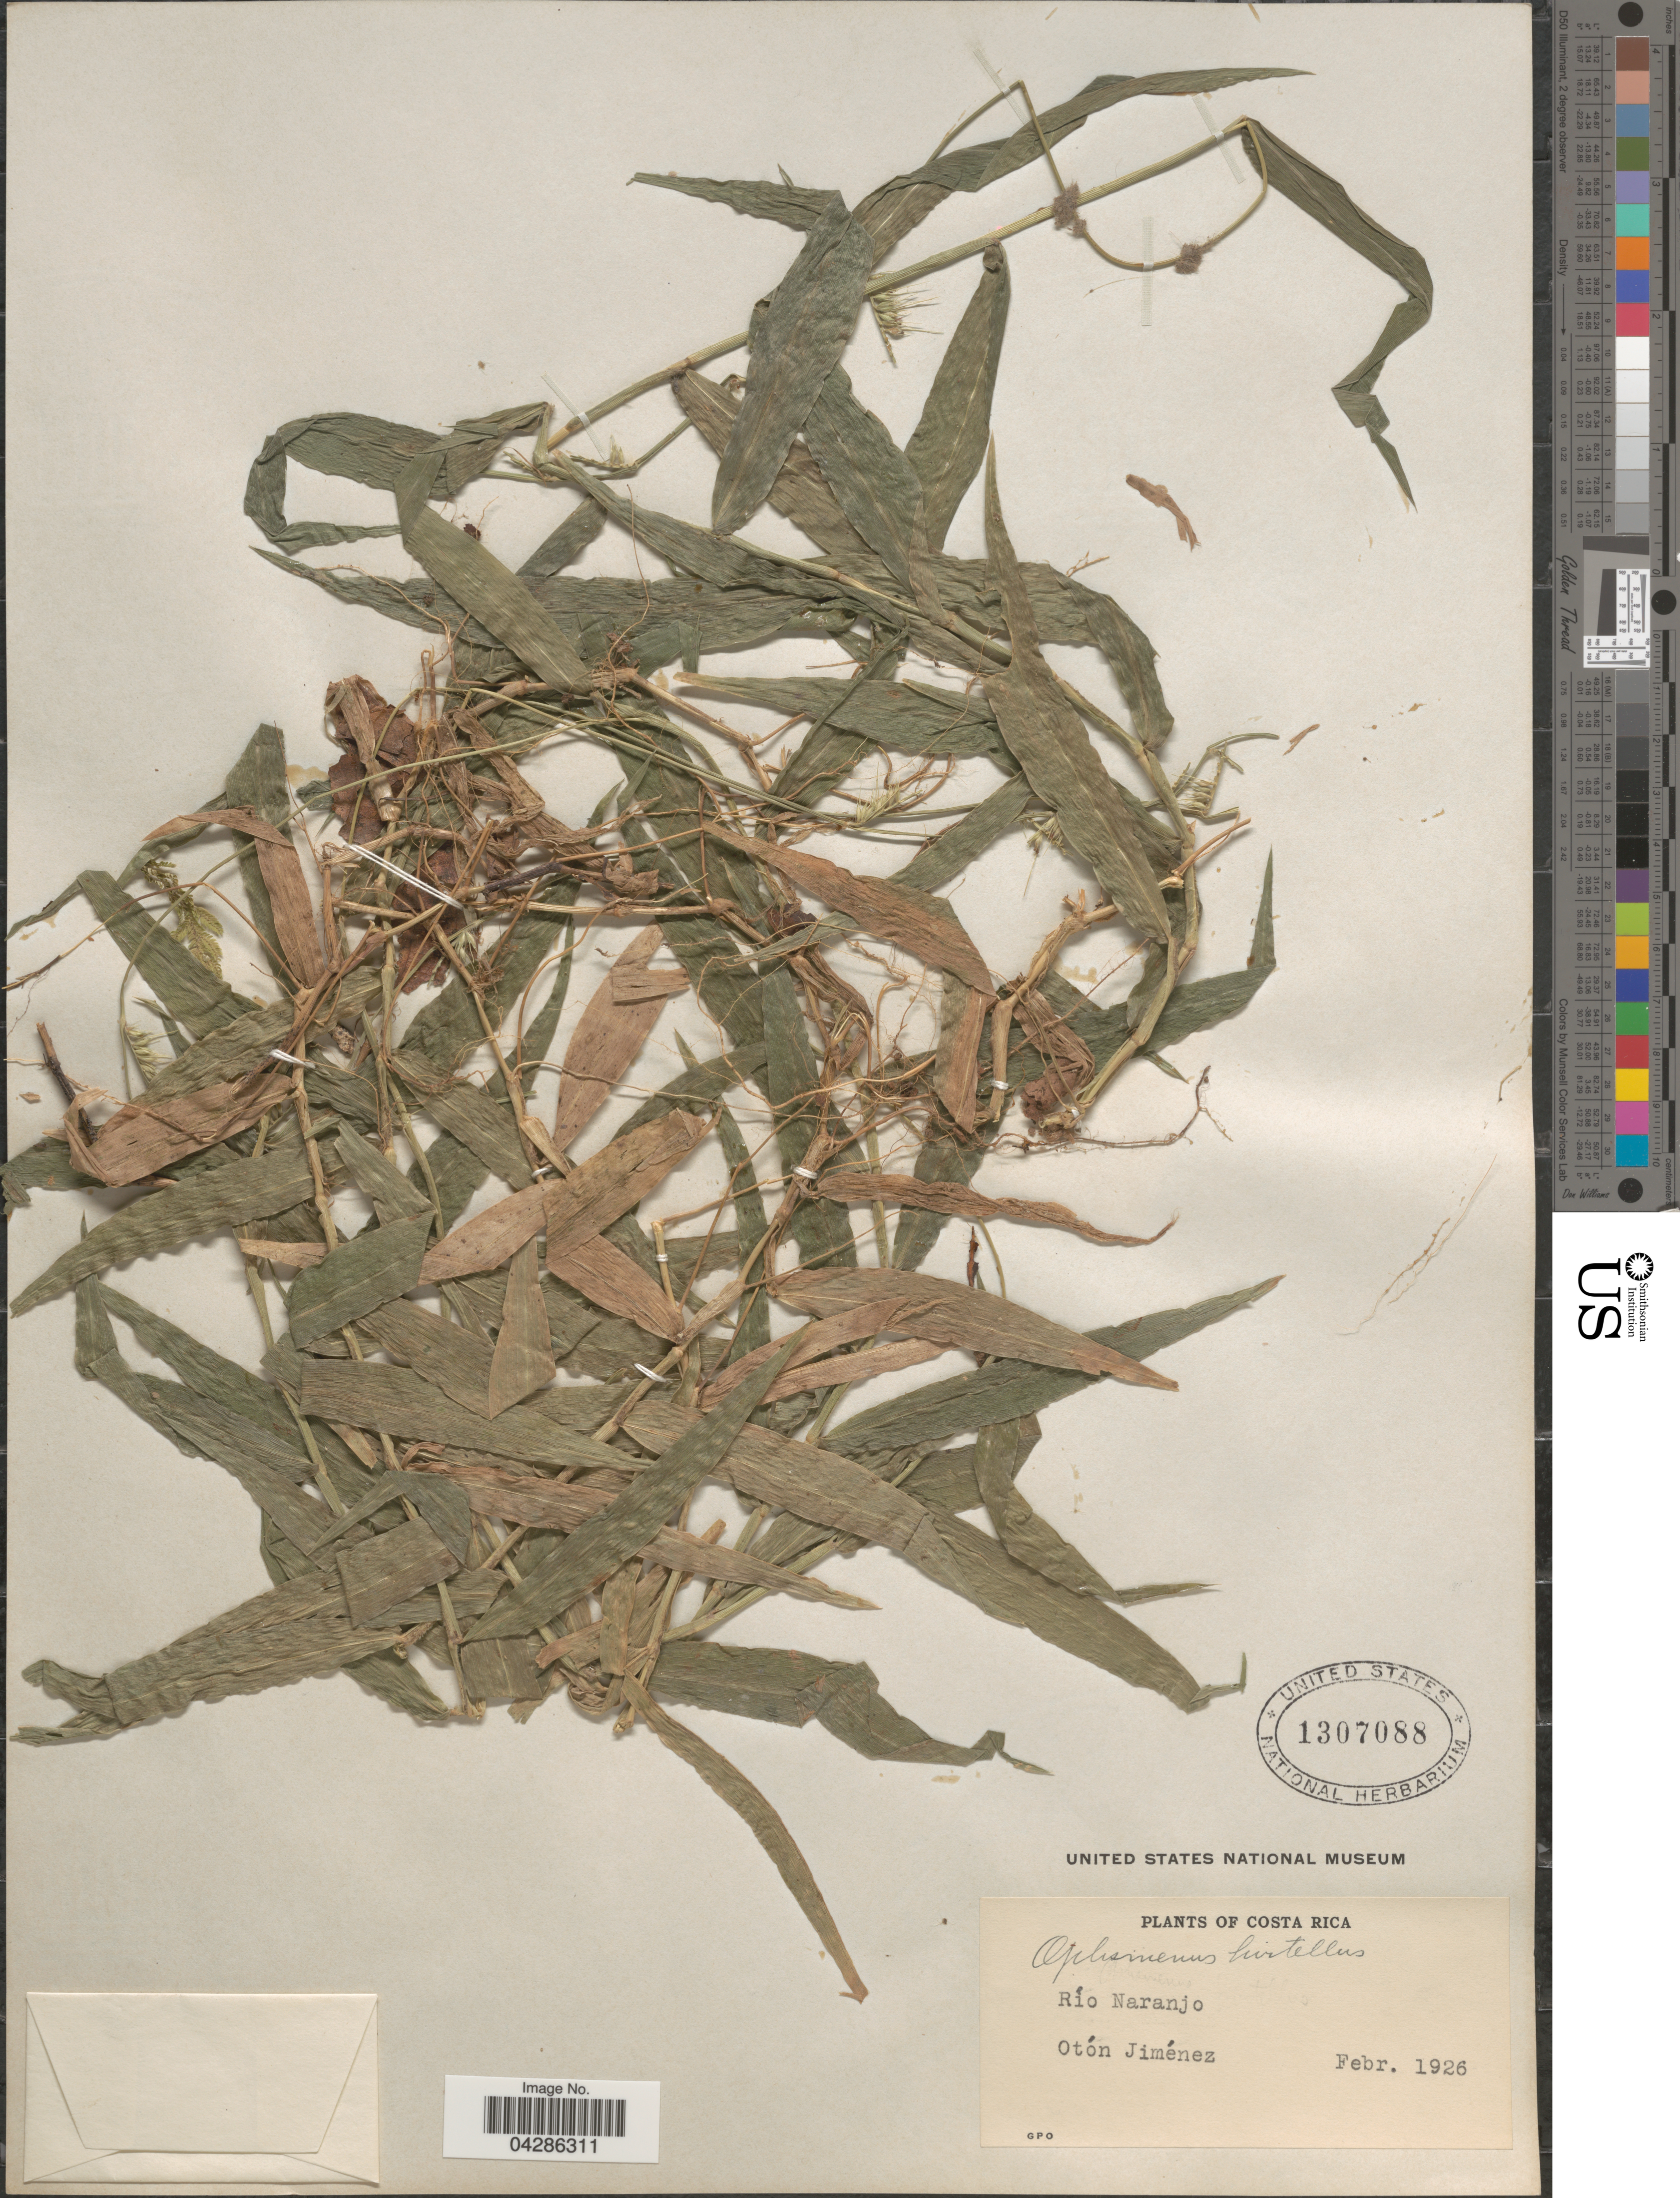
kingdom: Plantae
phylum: Tracheophyta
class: Liliopsida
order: Poales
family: Poaceae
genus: Oplismenus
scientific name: Oplismenus hirtellus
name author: (L.) P. Beauv.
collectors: O. Jimenez L.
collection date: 1926-02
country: Costa Rica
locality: Río Naranjo.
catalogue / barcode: US 1307088